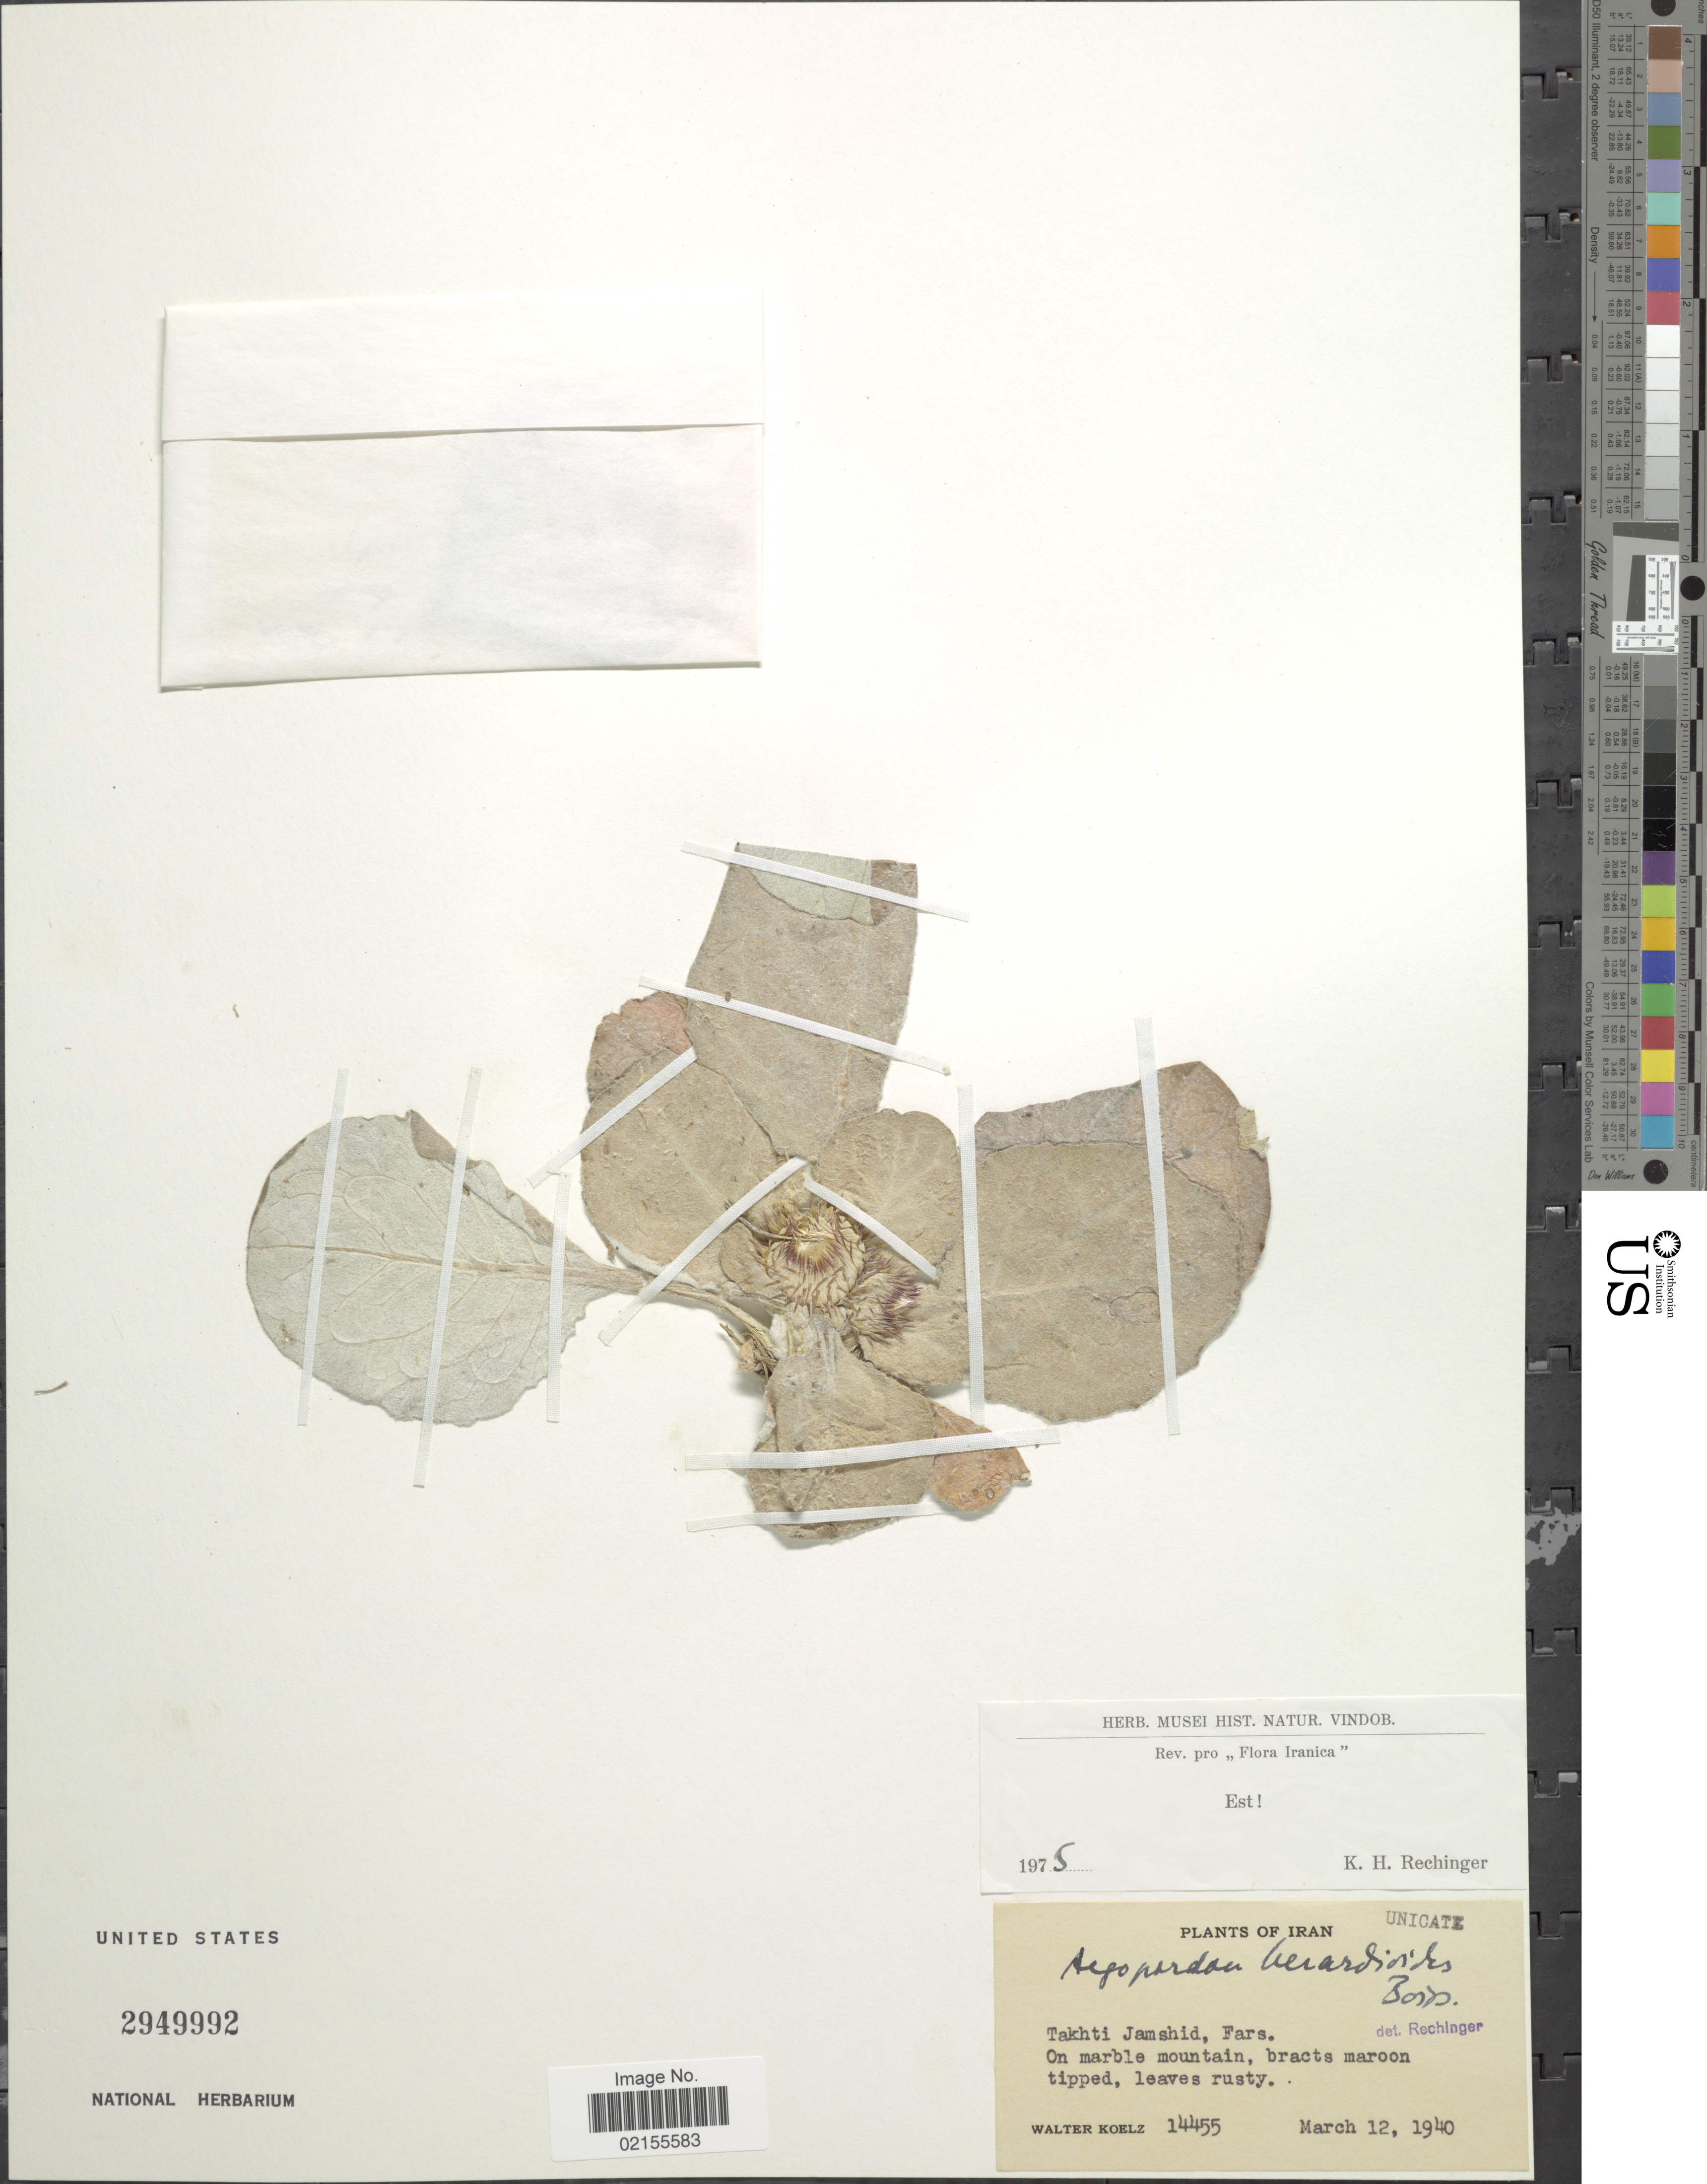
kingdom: Plantae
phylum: Tracheophyta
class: Magnoliopsida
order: Asterales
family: Asteraceae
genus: Jurinea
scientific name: Jurinea berardioides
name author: (Boiss.) O. Hoffm.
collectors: W. N. Koelz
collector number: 14455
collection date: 1940-03-12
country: Iran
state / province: Fars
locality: Takthti Jamshid, Fars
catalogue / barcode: US 2949992